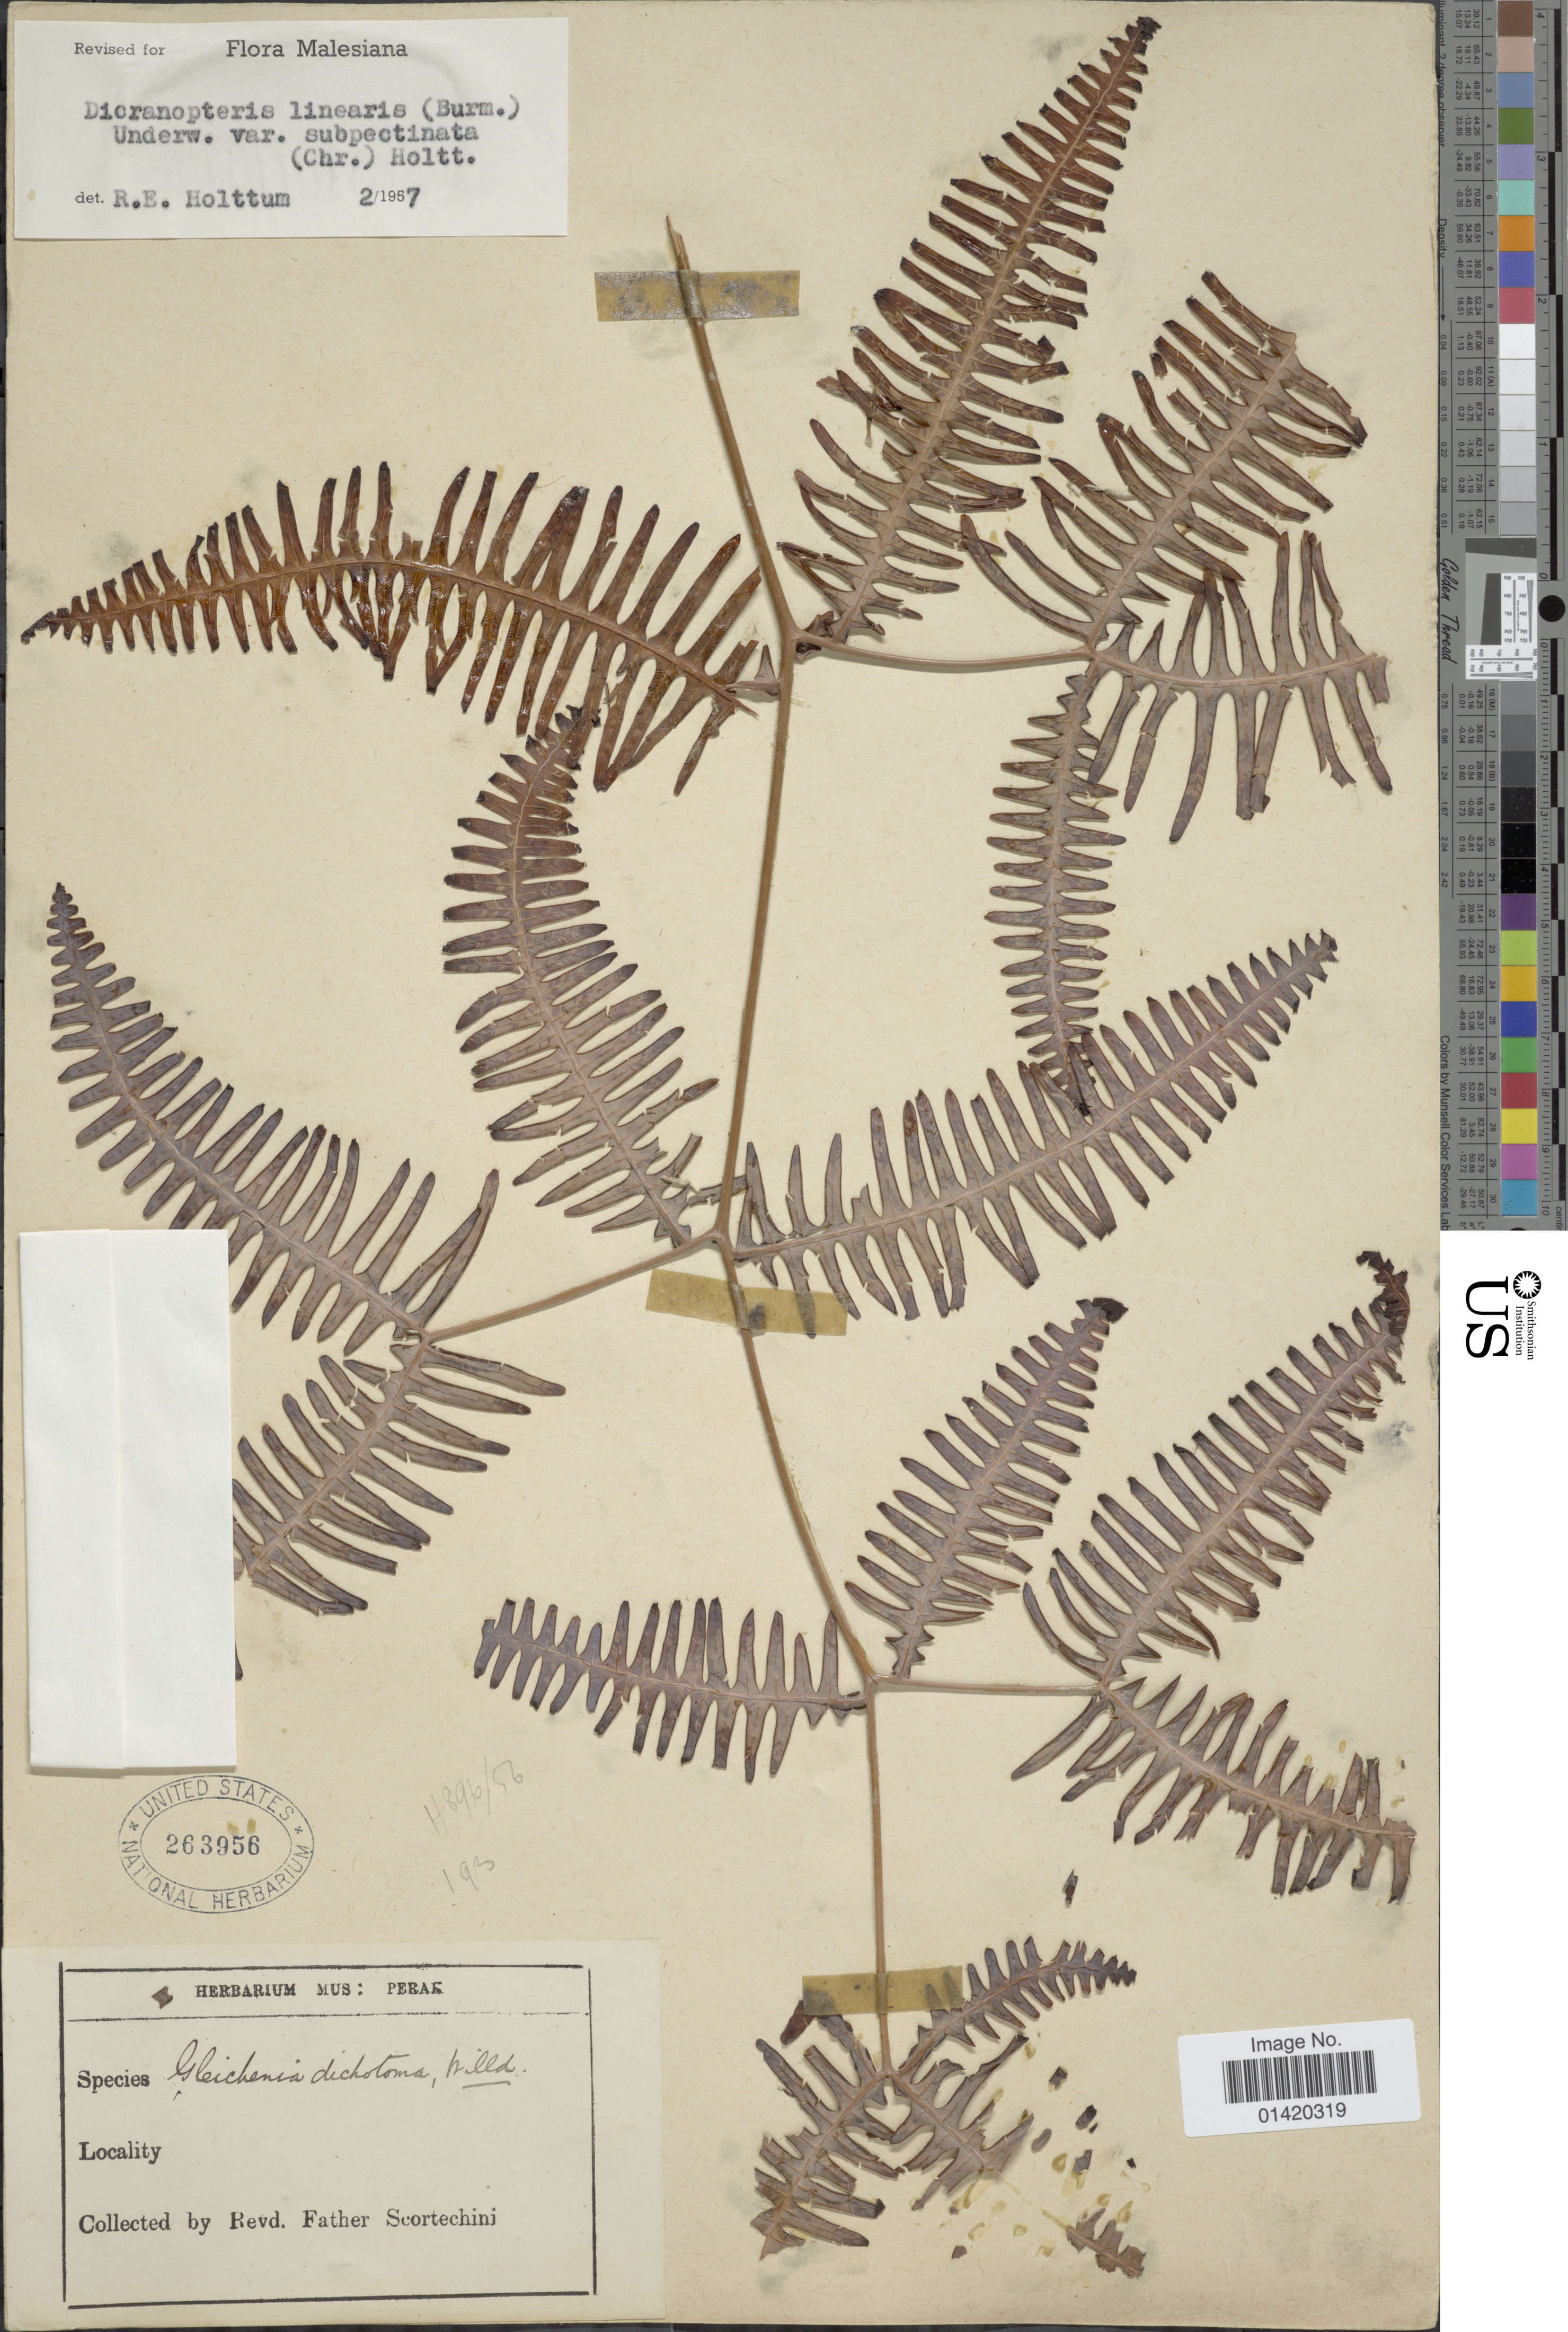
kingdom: Plantae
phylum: Tracheophyta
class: Polypodiopsida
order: Gleicheniales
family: Gleicheniaceae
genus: Dicranopteris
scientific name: Dicranopteris linearis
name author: (Burm. f.) Underw.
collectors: Fr. Scortechini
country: Malaysia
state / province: Perak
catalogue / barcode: US 263956